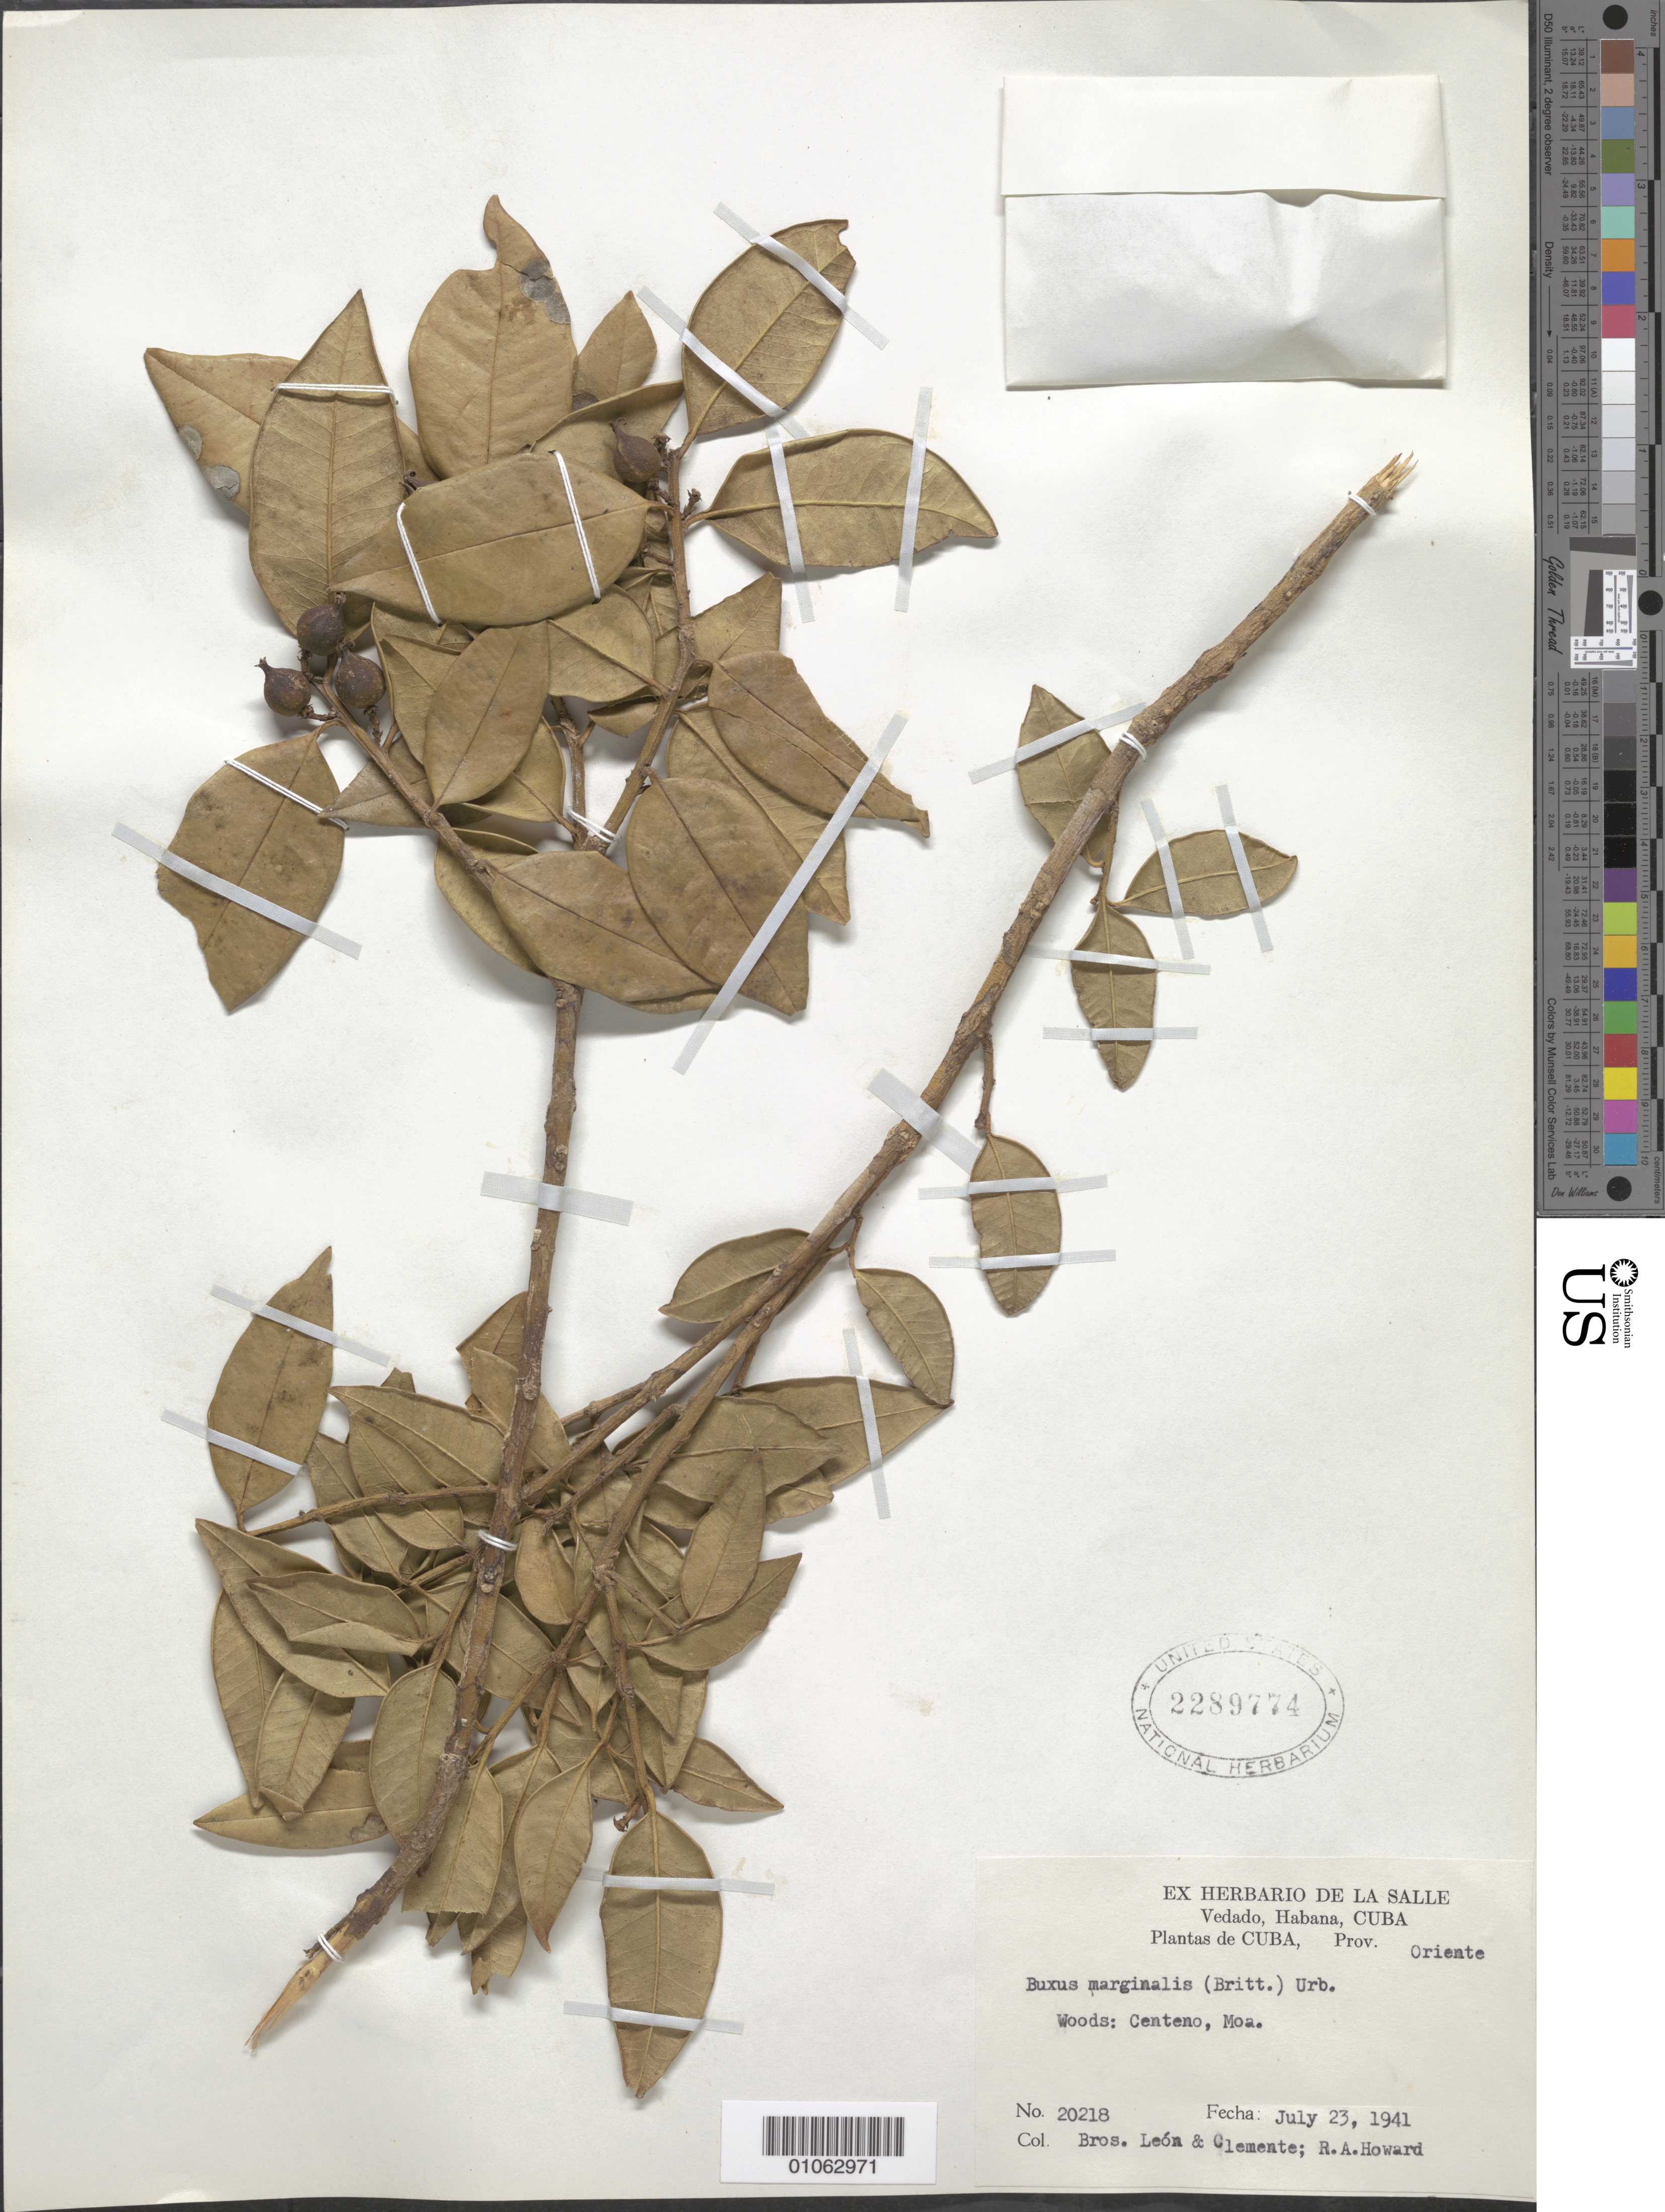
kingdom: Plantae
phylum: Tracheophyta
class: Magnoliopsida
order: Buxales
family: Buxaceae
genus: Buxus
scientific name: Buxus marginalis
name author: (Britton) Urb.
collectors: Bro. León, Bro. Clemente & R. A. Howard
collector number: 20218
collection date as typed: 23 Jul 1941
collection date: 1941-07-23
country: Cuba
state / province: Holguín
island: Cuba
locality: Woods: Centeno, Moa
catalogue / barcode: US 2289774